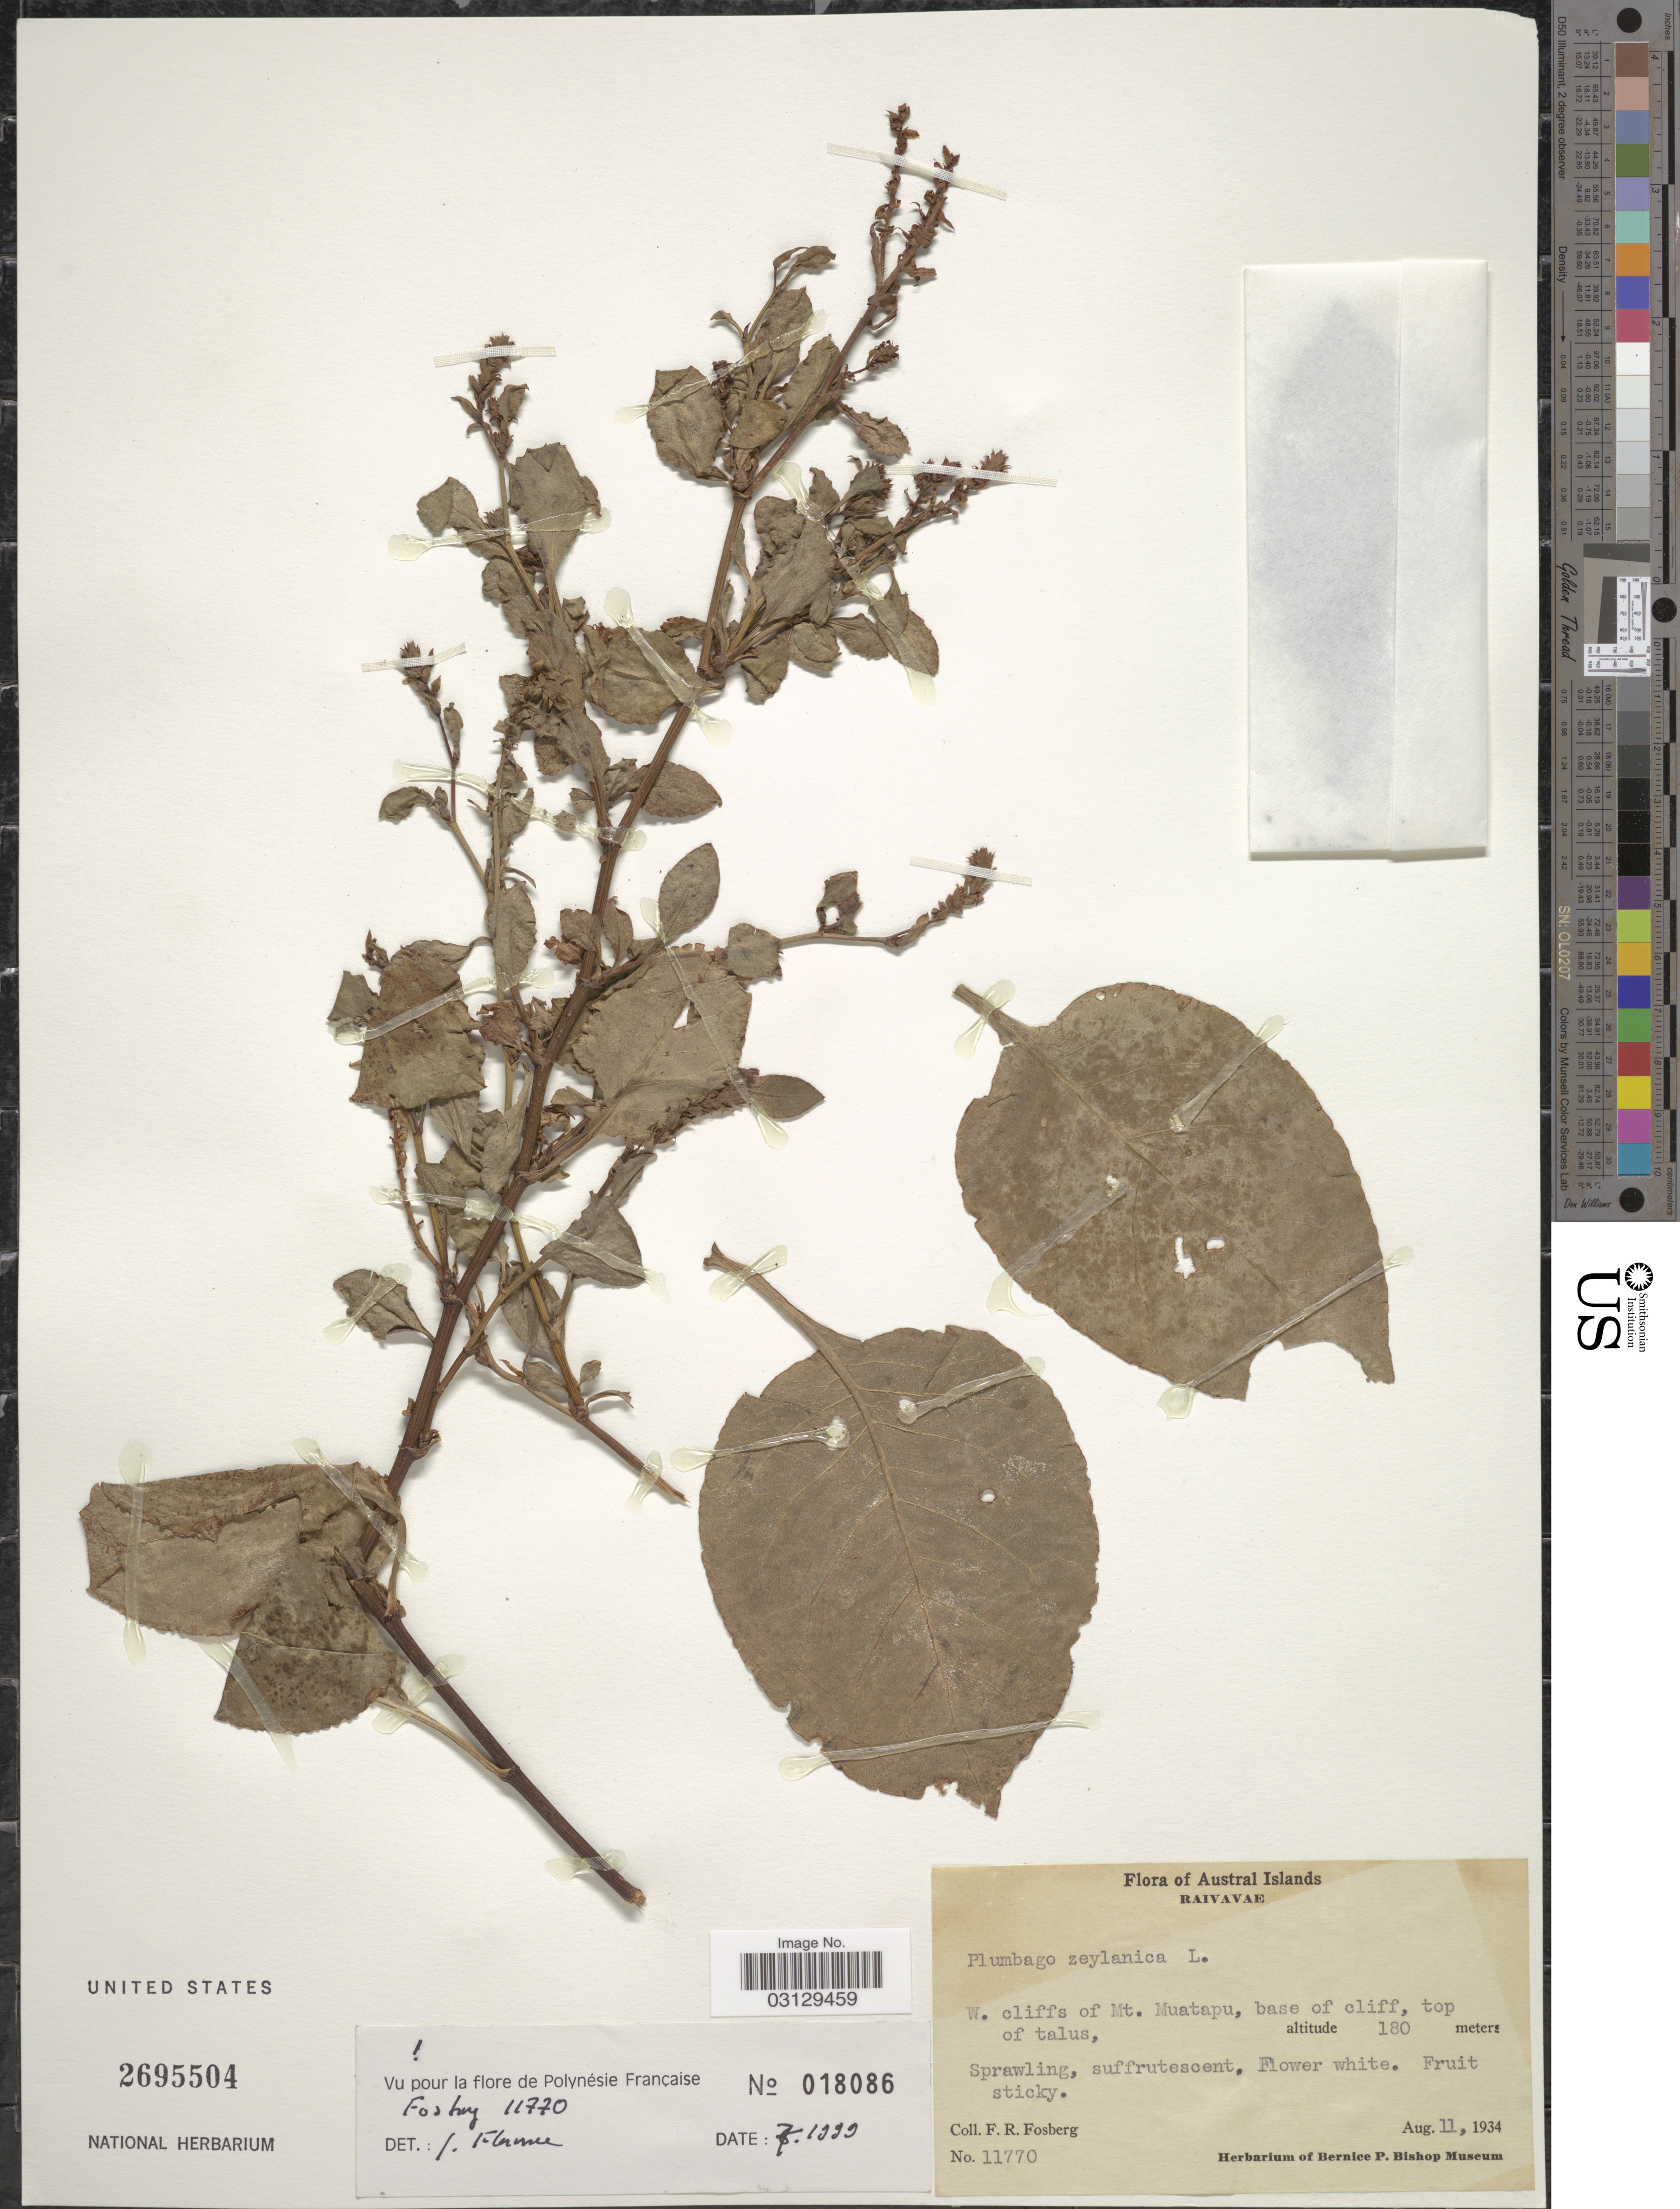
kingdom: Plantae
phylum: Tracheophyta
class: Magnoliopsida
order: Caryophyllales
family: Plumbaginaceae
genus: Plumbago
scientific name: Plumbago zeylanica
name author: L.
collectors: F. R. Fosberg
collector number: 11770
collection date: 1934-08-11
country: French Polynesia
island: Raivavae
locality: Austral Islands. Raivavae. W. cliffs of Mt. Muatapu, base of cliff.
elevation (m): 180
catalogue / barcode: US 2695504